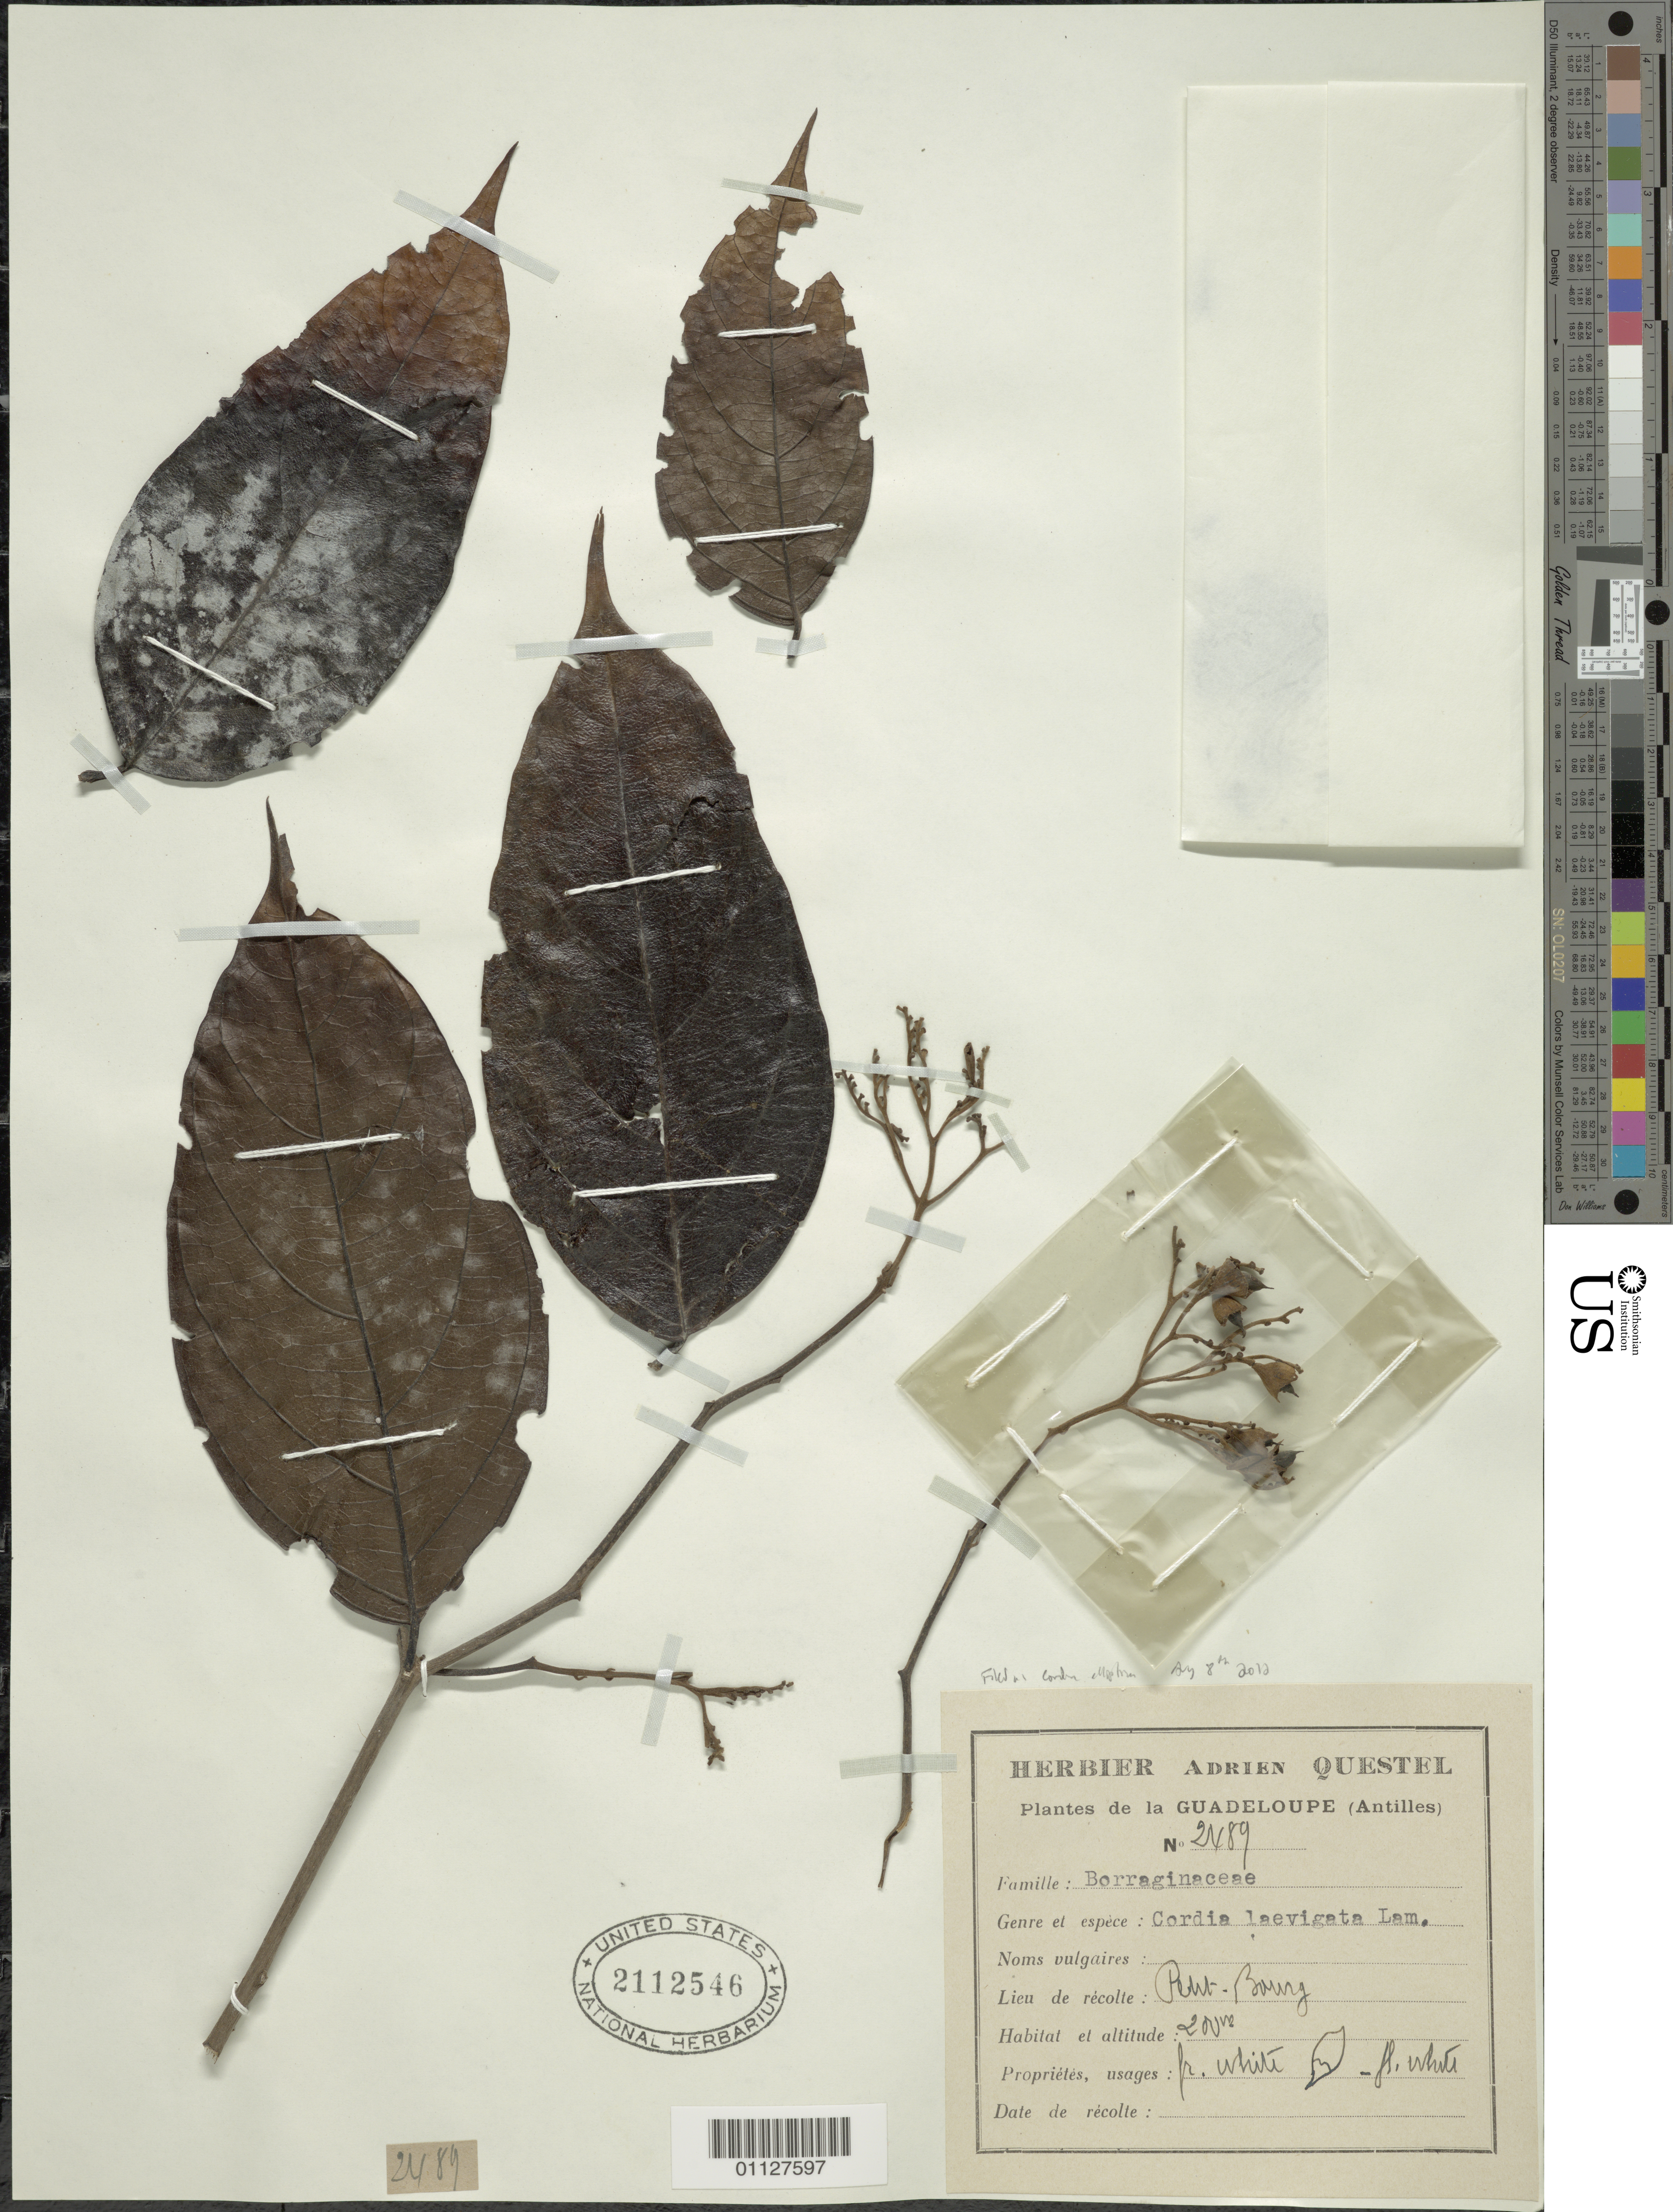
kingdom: Plantae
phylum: Tracheophyta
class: Magnoliopsida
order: Boraginales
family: Cordiaceae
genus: Cordia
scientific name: Cordia elliptica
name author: Sw.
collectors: A. Questel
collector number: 2489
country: Guadeloupe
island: Basse Terre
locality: Petit-Bourg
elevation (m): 200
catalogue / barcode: US 2112546